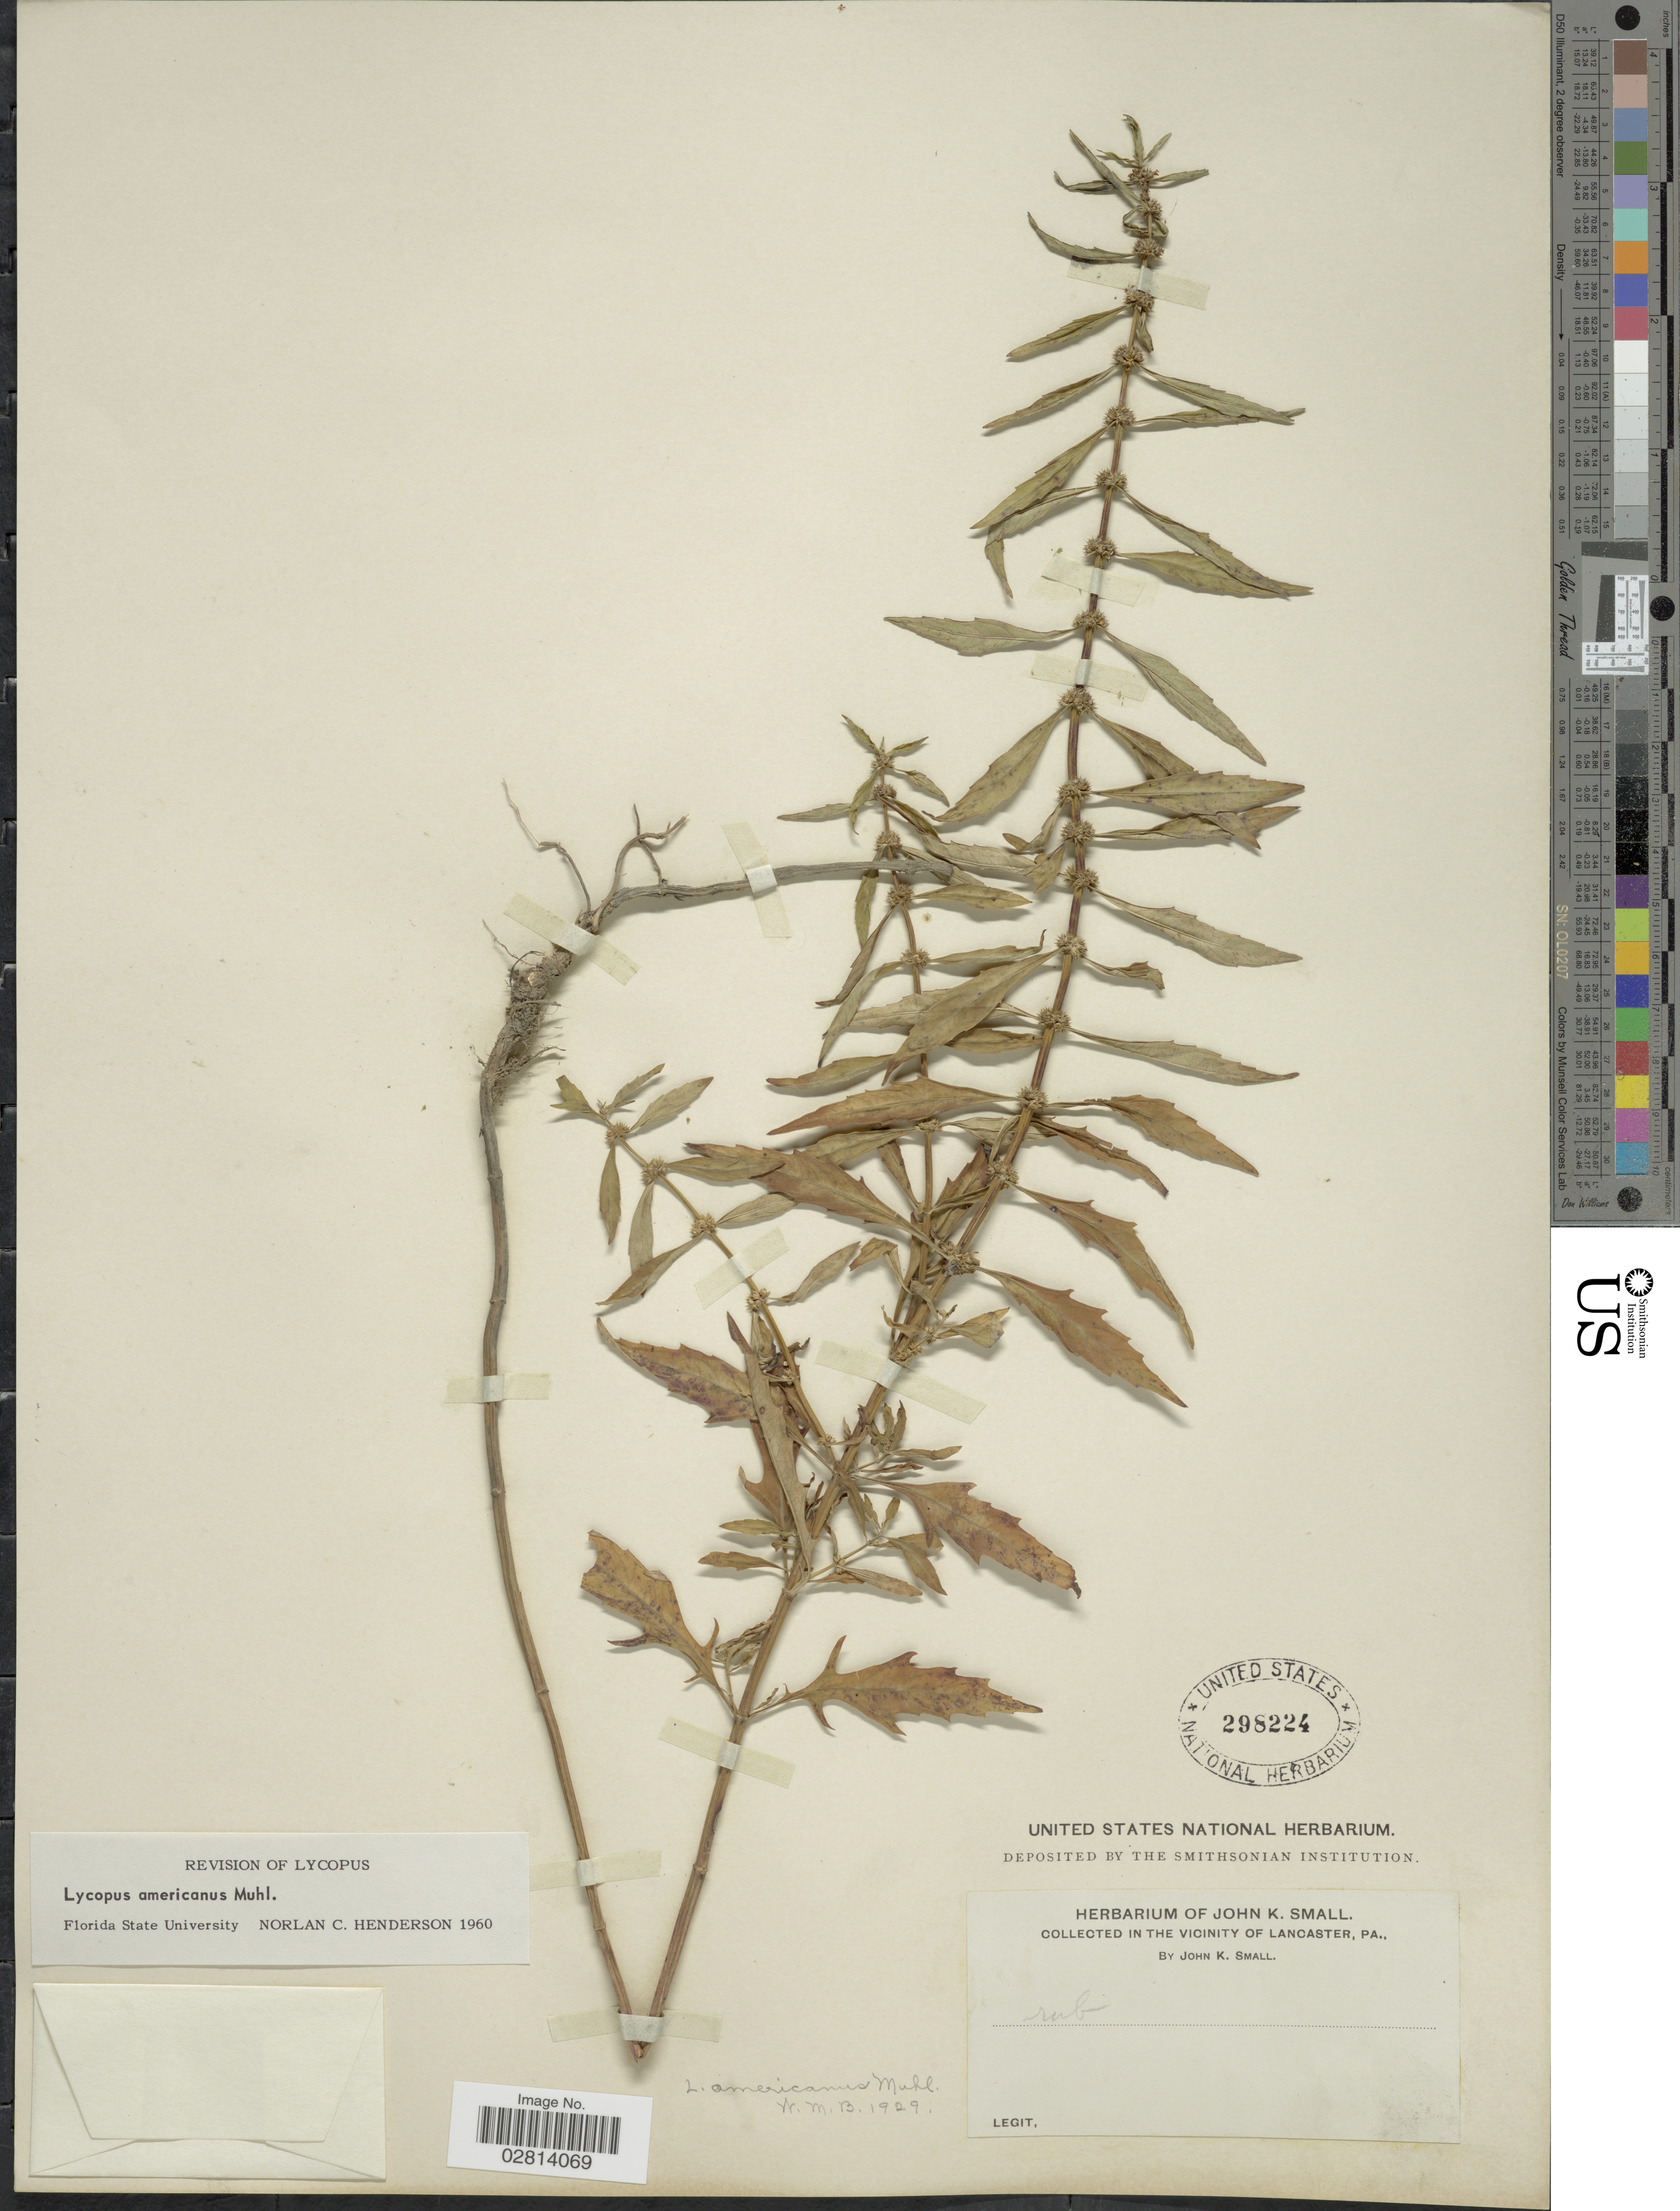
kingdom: Plantae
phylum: Tracheophyta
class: Magnoliopsida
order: Lamiales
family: Lamiaceae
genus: Lycopus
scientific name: Lycopus americanus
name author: Muhl. ex W.P.C. Barton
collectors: J. K. Small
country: United States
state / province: Pennsylvania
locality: In The Vicinity of Lancaster, Pa.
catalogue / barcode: US 298224